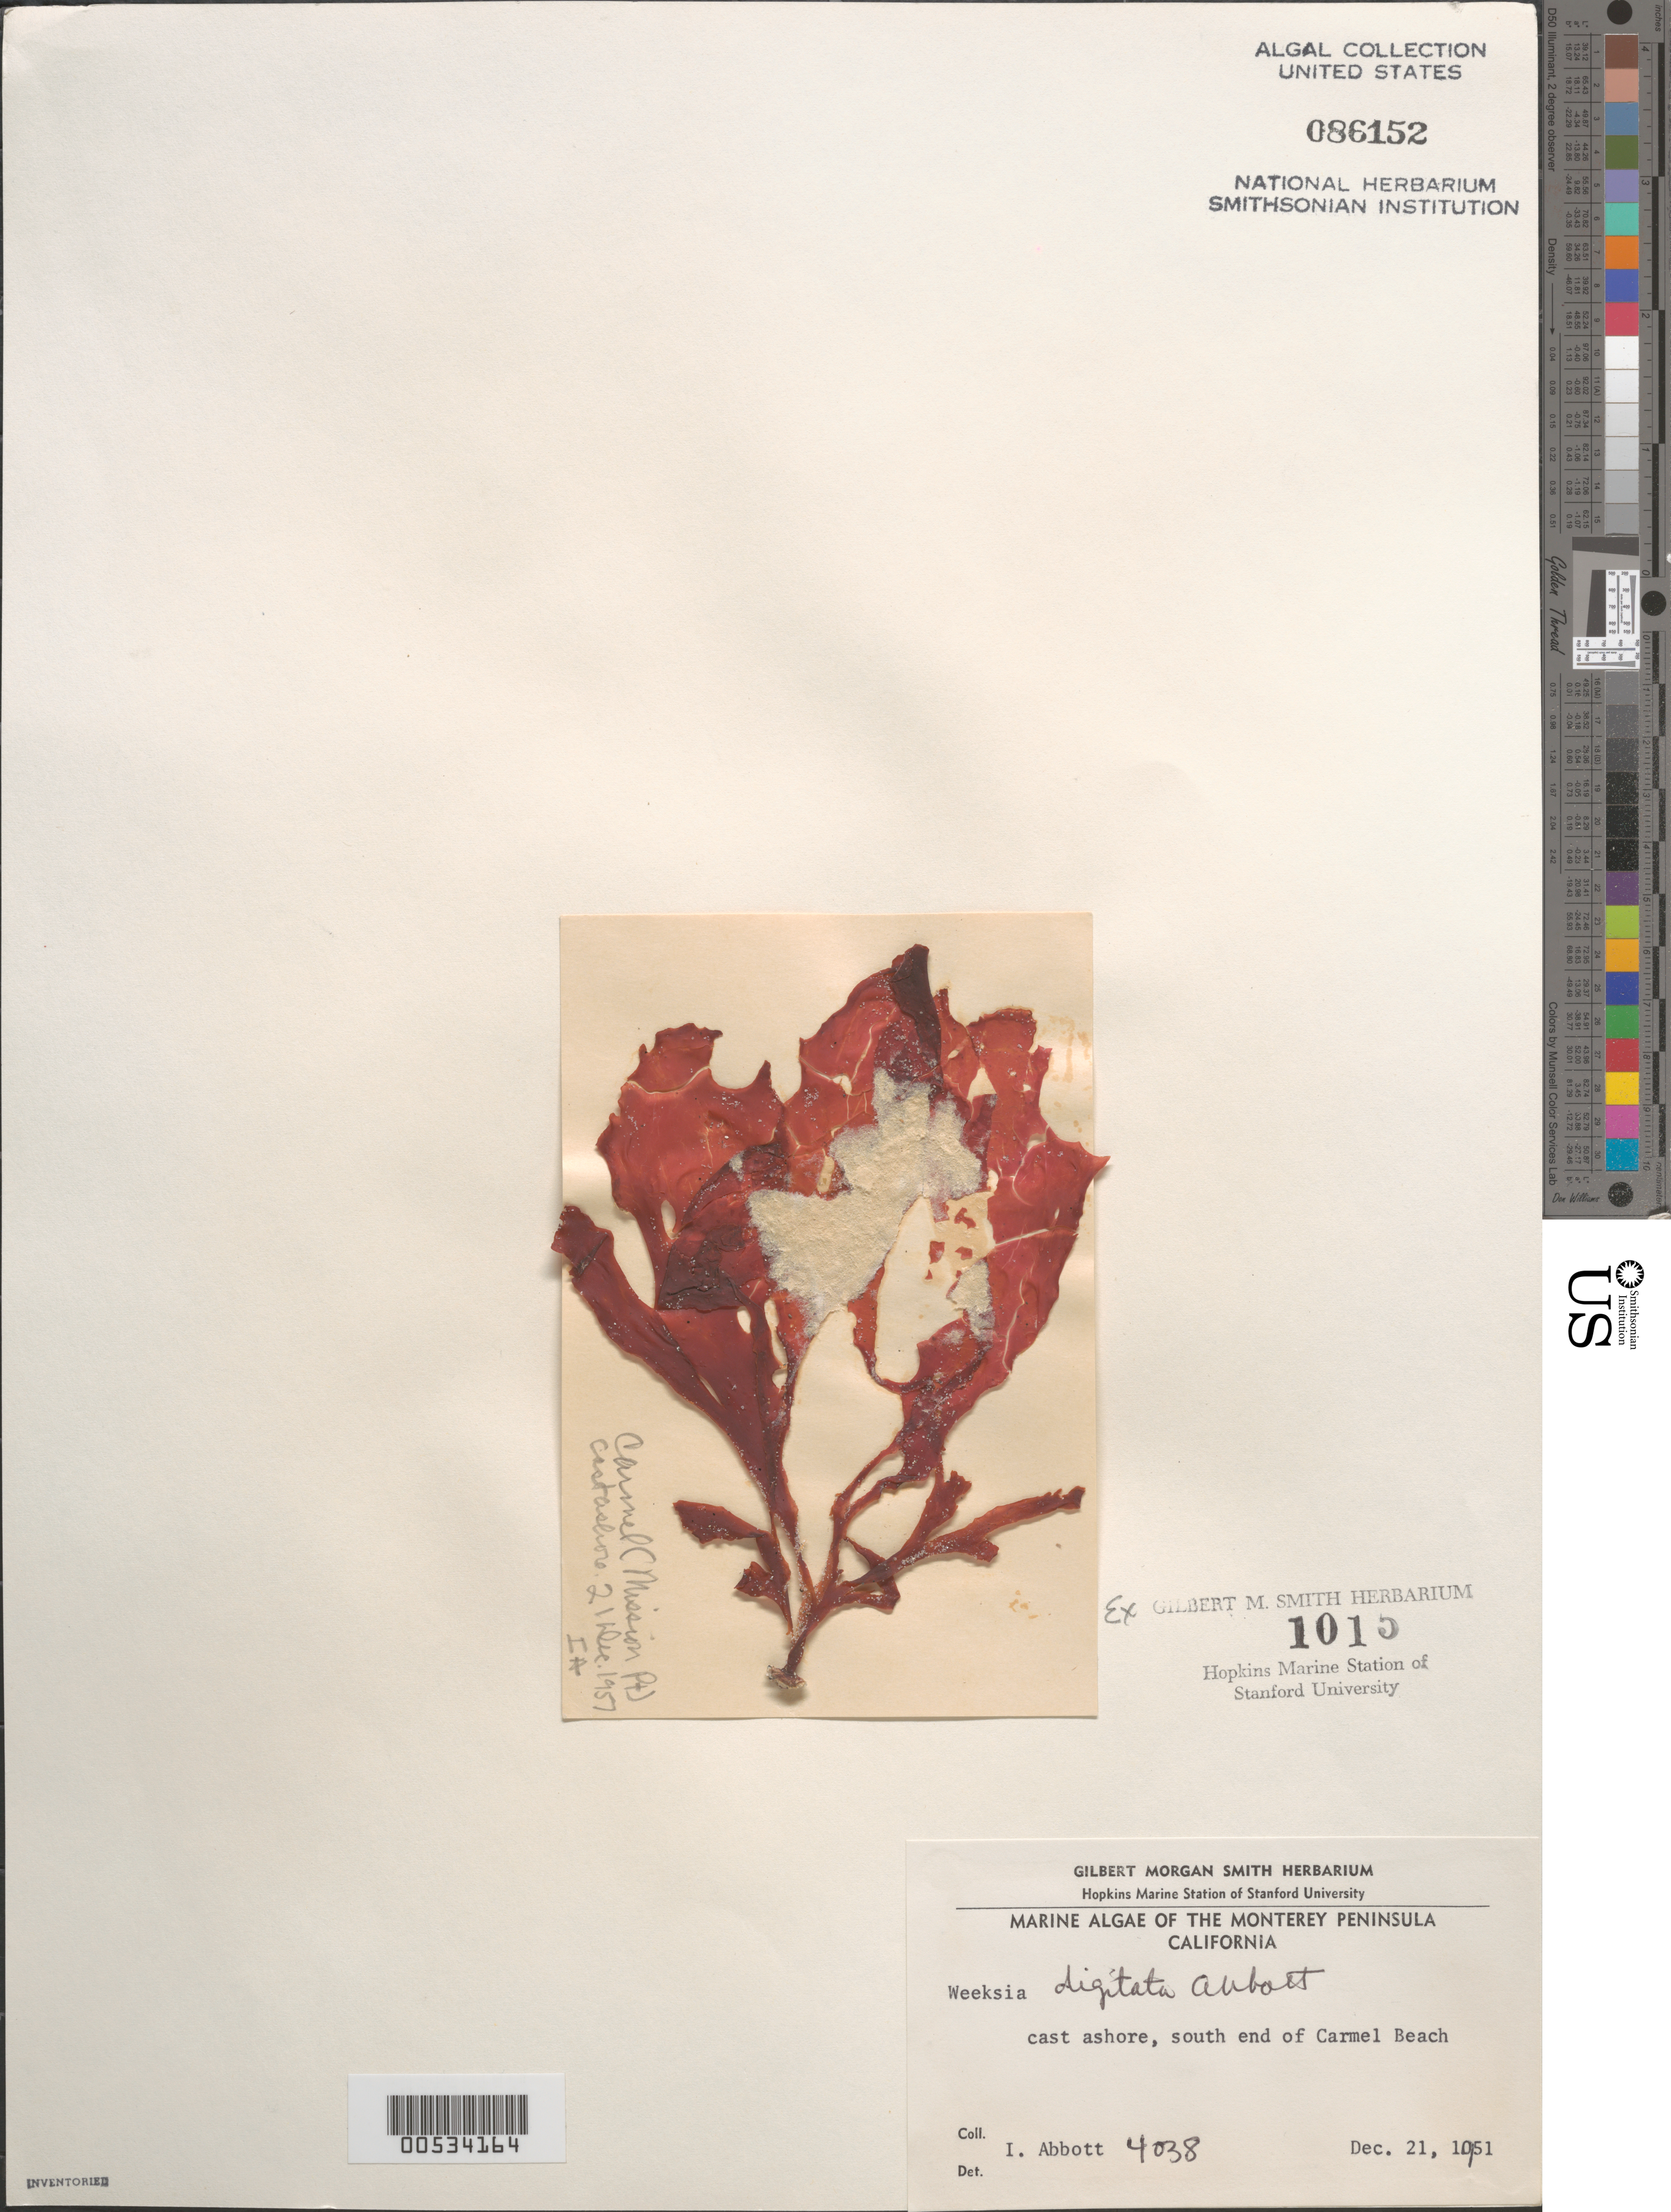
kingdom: Plantae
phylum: Rhodophyta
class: Florideophyceae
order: Gigartinales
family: Dumontiaceae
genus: Weeksia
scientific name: Weeksia digitata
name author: I.A. Abbott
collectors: I. A. Abbott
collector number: IAA 4038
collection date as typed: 21 Dec 1951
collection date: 1951-12-21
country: United States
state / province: California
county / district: Monterey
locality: Carmel Beach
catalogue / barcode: US 86152